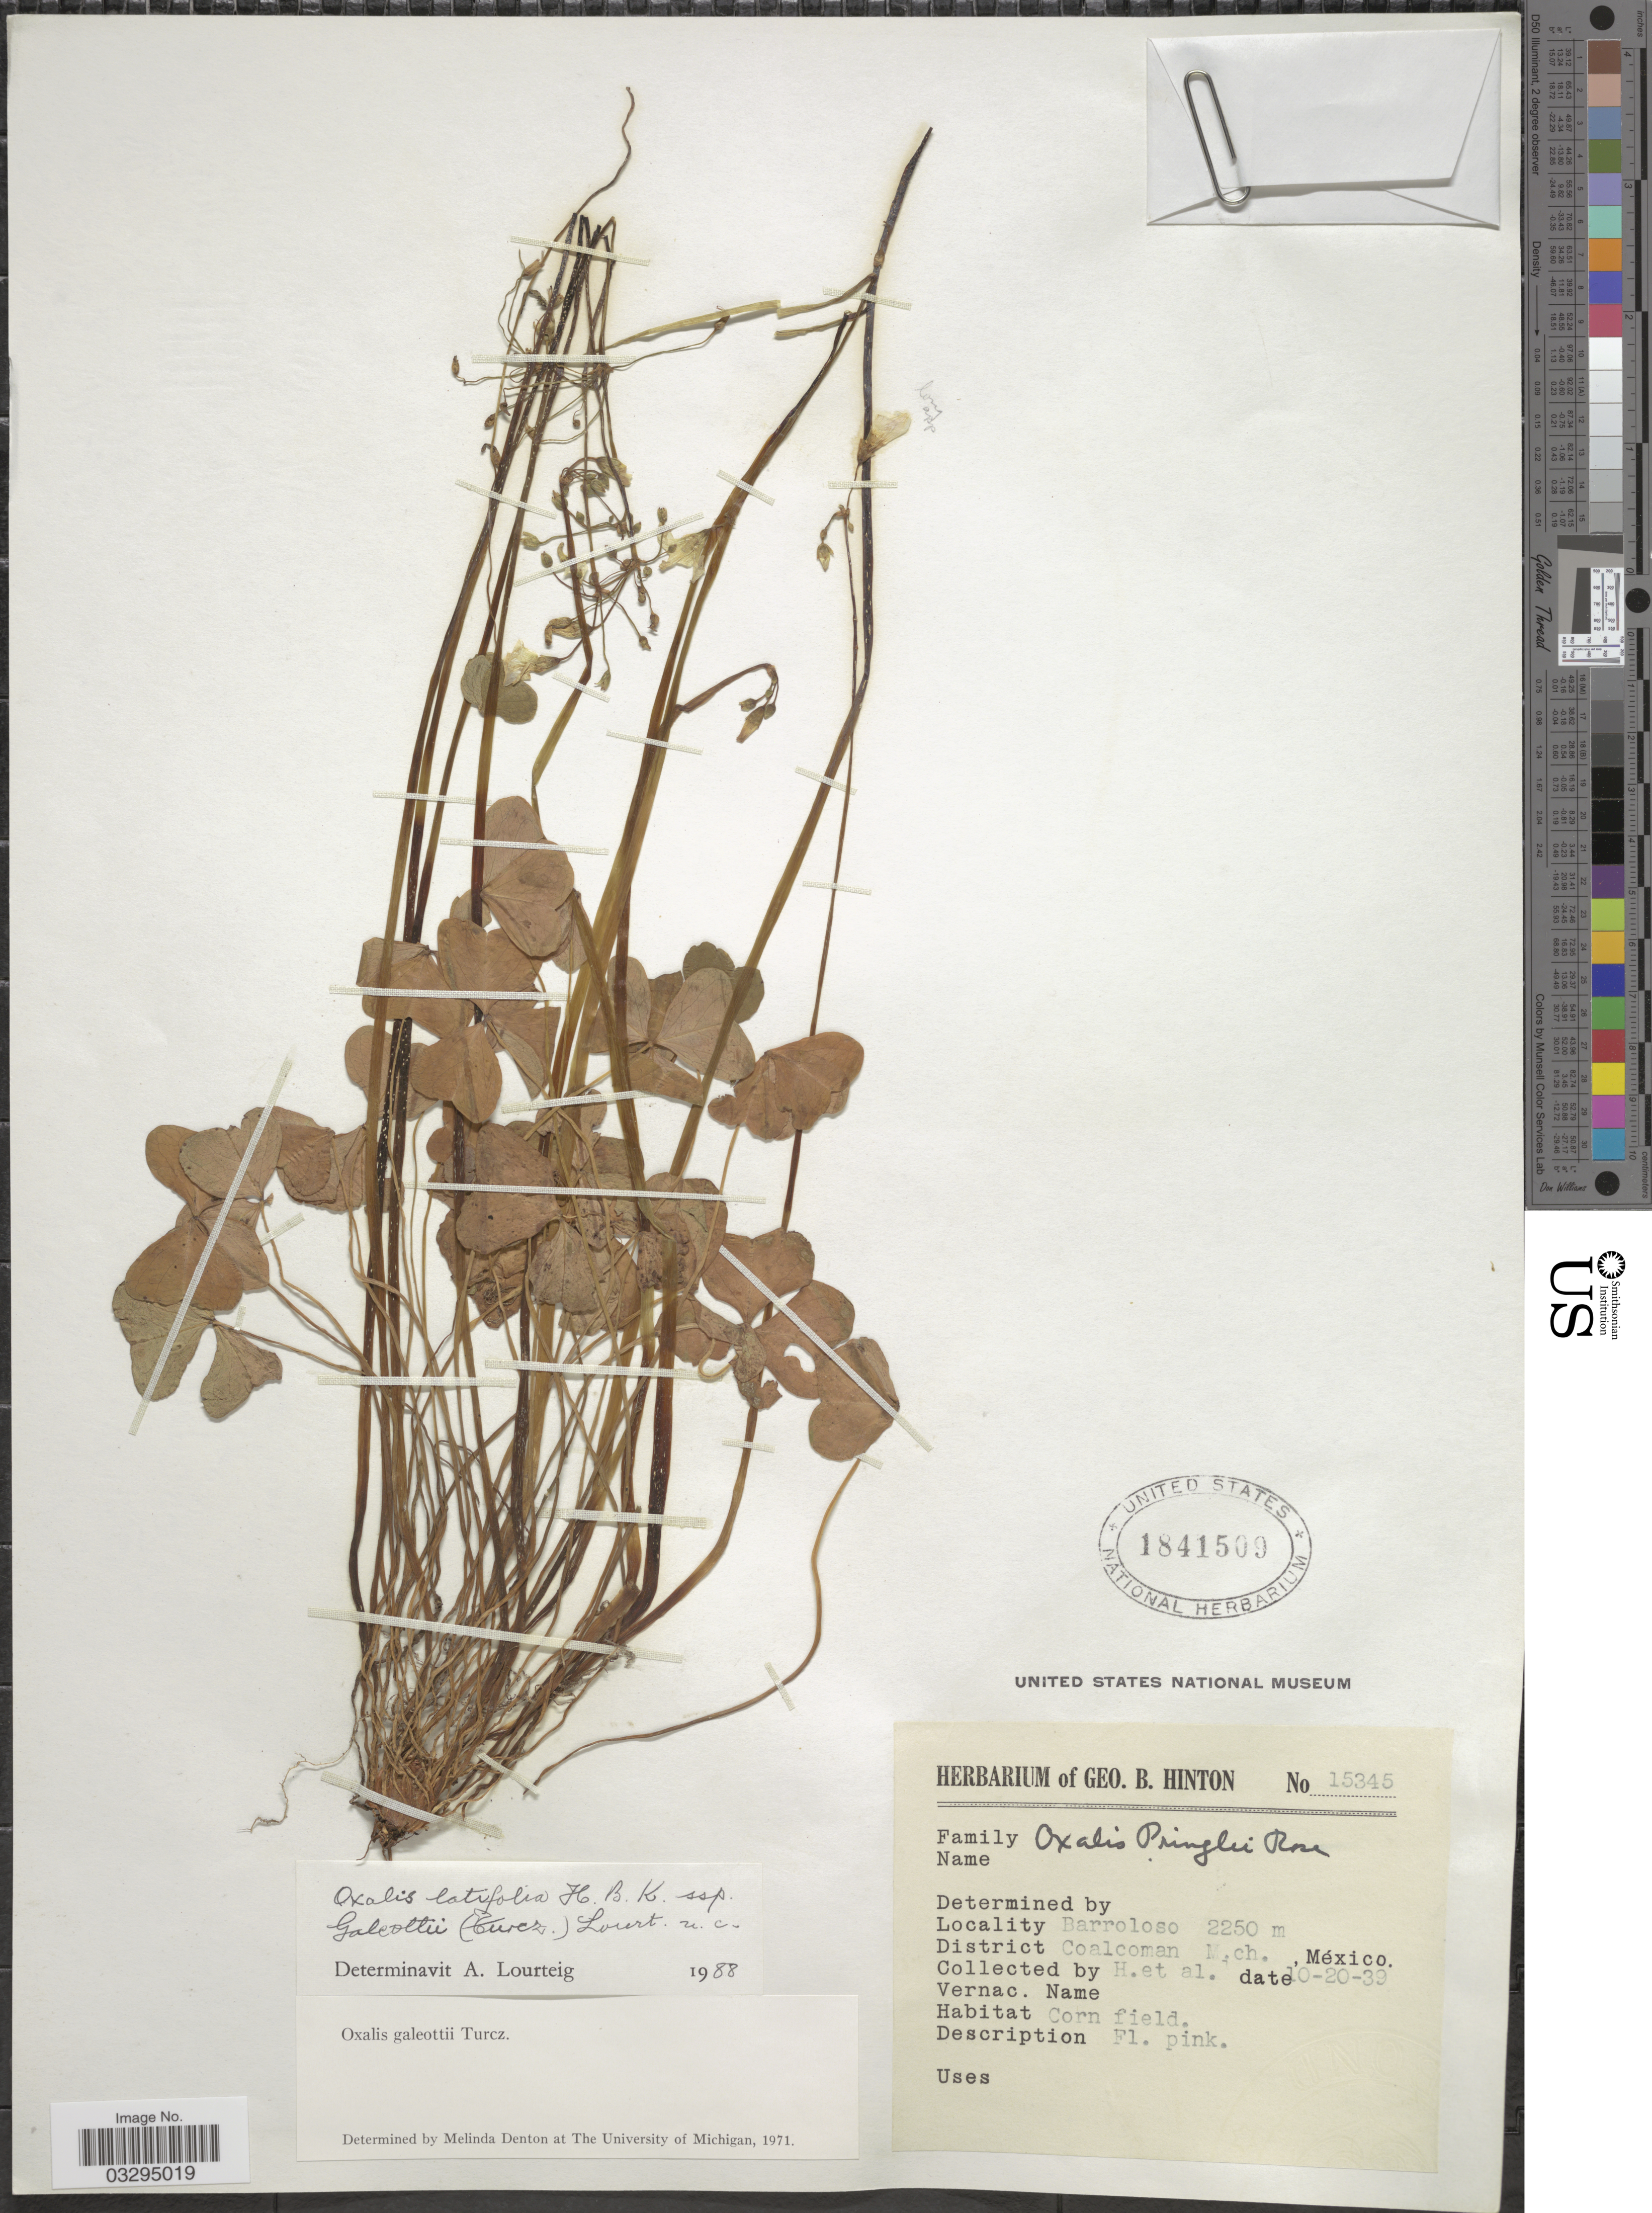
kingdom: Plantae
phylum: Tracheophyta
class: Magnoliopsida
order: Oxalidales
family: Oxalidaceae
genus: Oxalis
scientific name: Oxalis latifolia subsp. galeottii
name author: (Turcz.) Lourteig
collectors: G. B. Hinton & et al.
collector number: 15345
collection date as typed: Transcribed d/m/y: 20/10/33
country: Mexico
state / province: Michoacán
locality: Barroloso. District Coalcoman.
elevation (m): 2250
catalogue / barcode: US 1841509